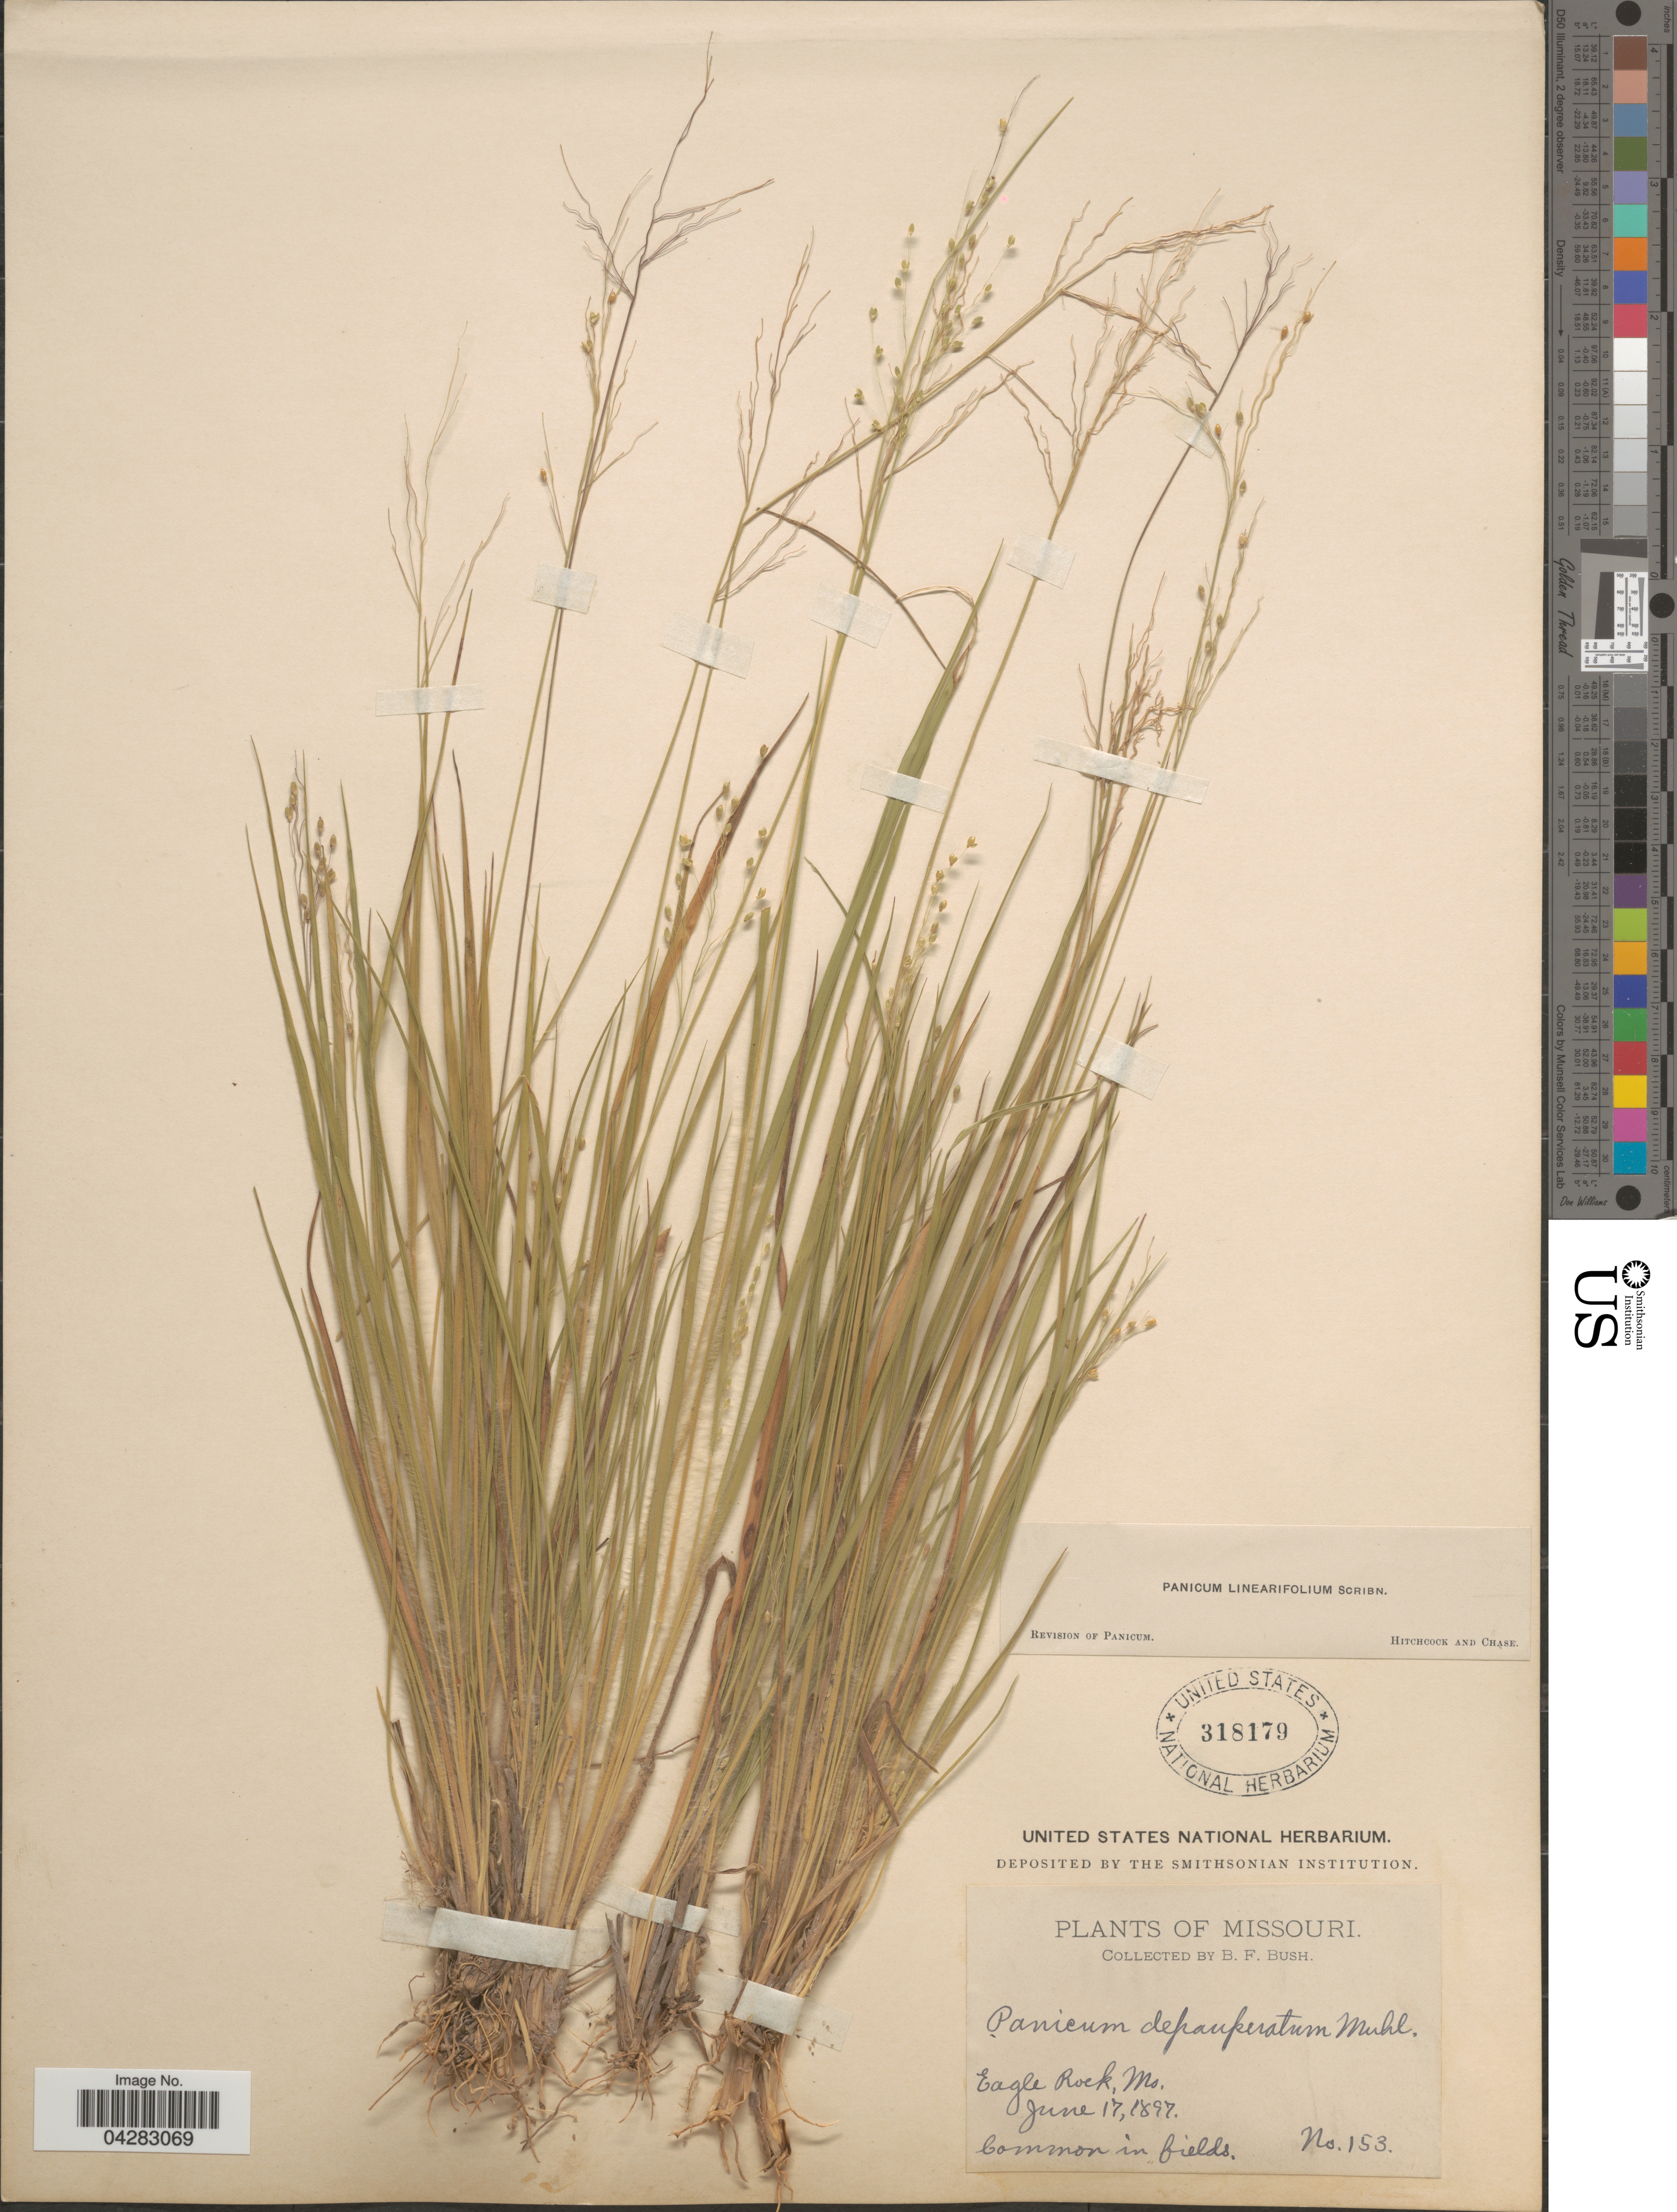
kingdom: Plantae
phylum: Tracheophyta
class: Liliopsida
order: Poales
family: Poaceae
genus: Dichanthelium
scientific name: Dichanthelium linearifolium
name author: (Scribn.) Gould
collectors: B. F. Bush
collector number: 153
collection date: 1897-06-17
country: United States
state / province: Missouri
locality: Eagle Rock. Common in fields.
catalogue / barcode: US 318179